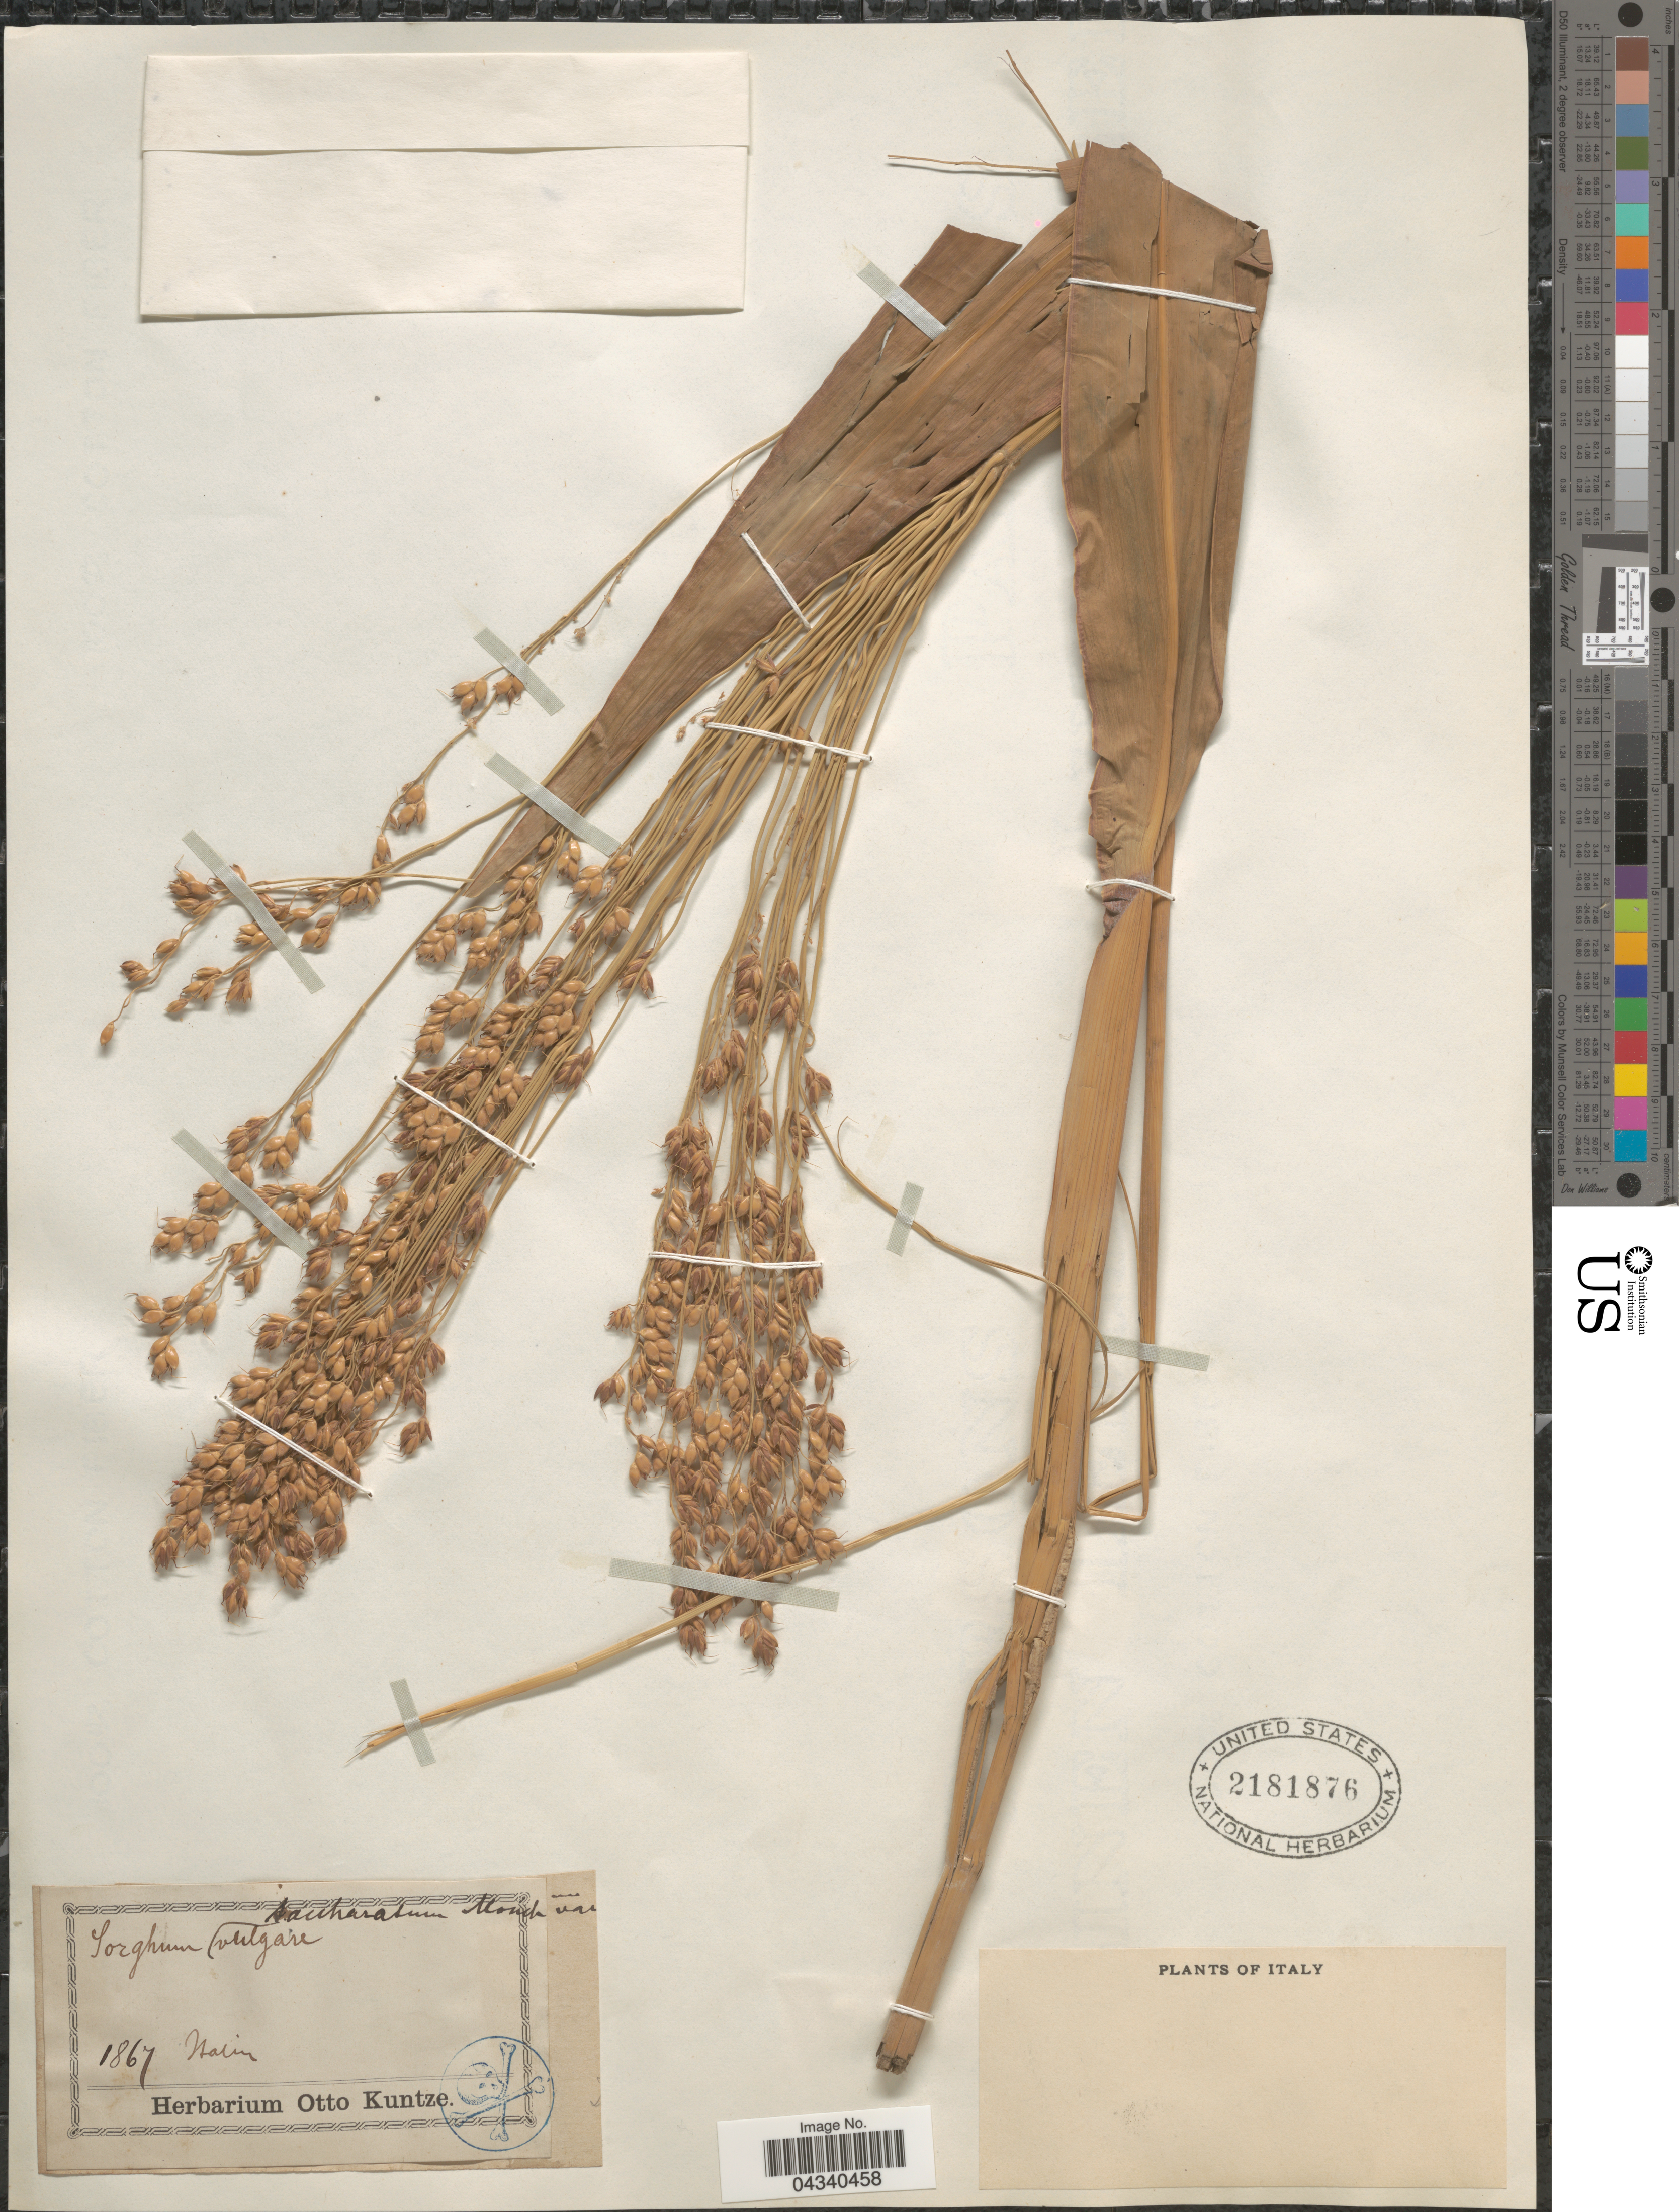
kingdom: Plantae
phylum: Tracheophyta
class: Liliopsida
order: Poales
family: Poaceae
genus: Sorghum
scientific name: Sorghum bicolor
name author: (L.) Moench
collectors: ex herb. Otto Kuntze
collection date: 1867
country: Italy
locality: Naim.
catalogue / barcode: US 2181876